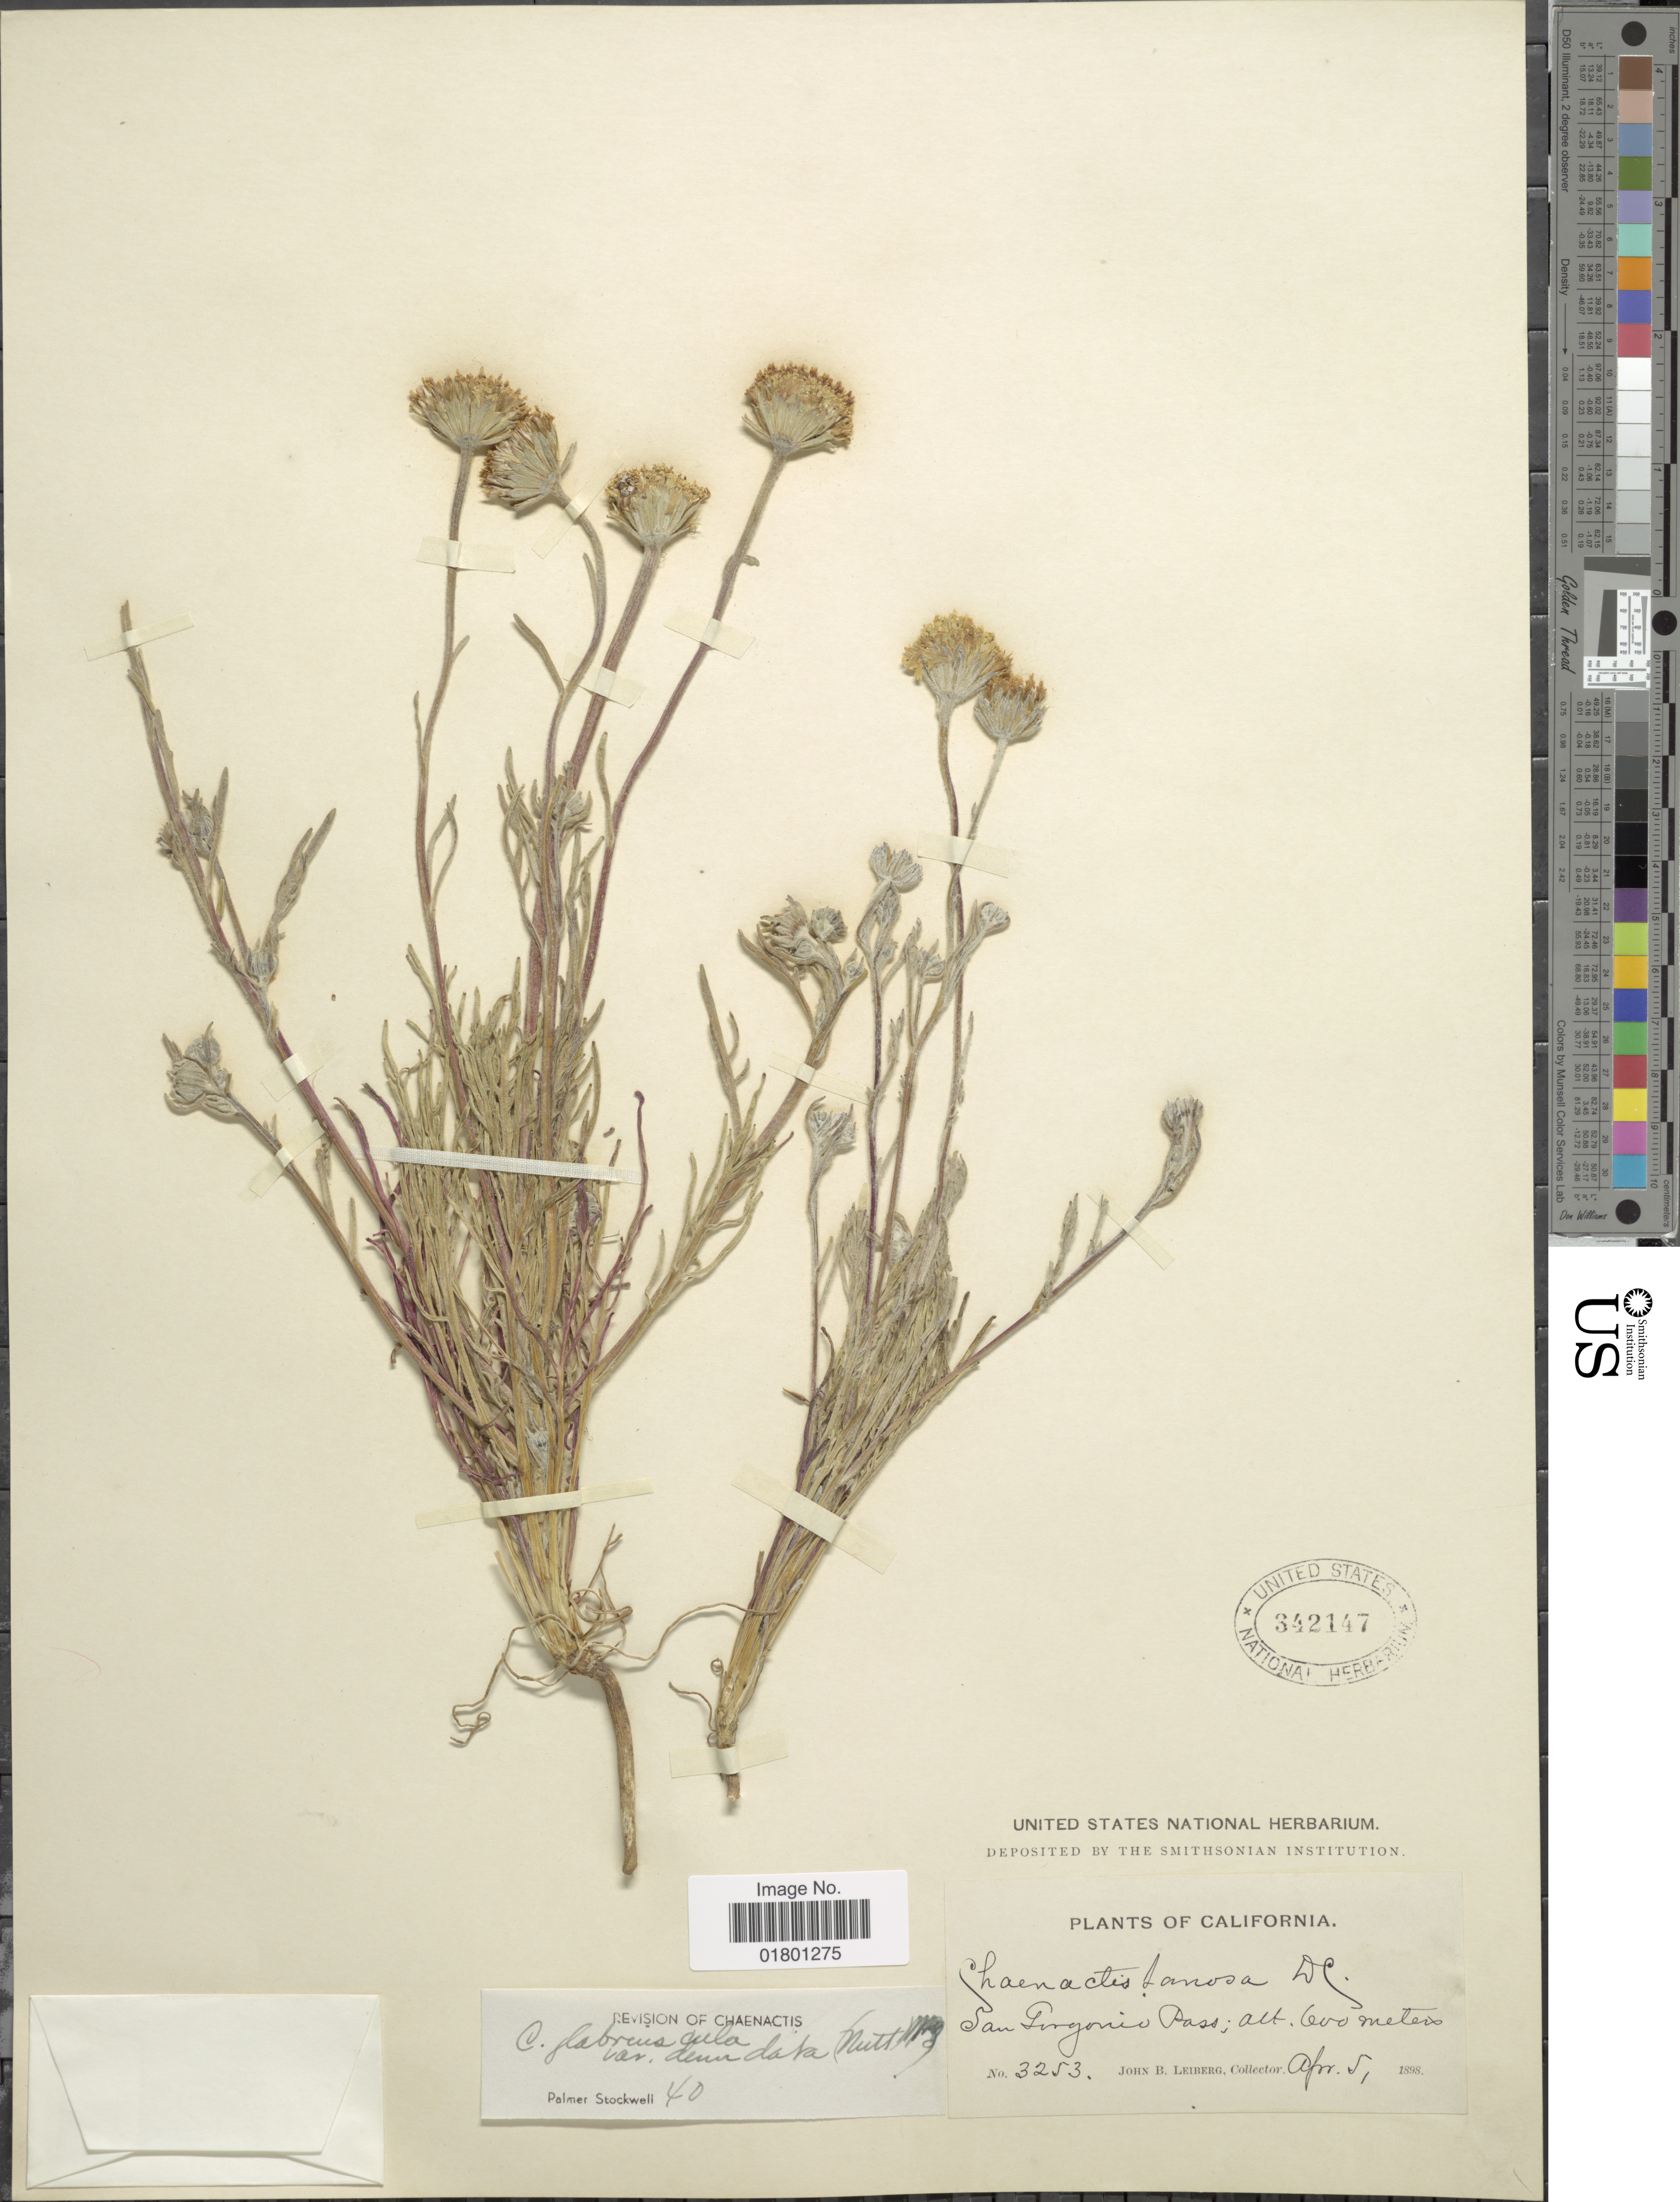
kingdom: Plantae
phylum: Tracheophyta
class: Magnoliopsida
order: Asterales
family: Asteraceae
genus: Chaenactis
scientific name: Chaenactis glabriuscula var. denudata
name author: (Nutt.) Munz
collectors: J. B. Leiberg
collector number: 3253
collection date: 1898-04-05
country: United States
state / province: California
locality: San Gorgonio Pass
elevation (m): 600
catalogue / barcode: US 342147